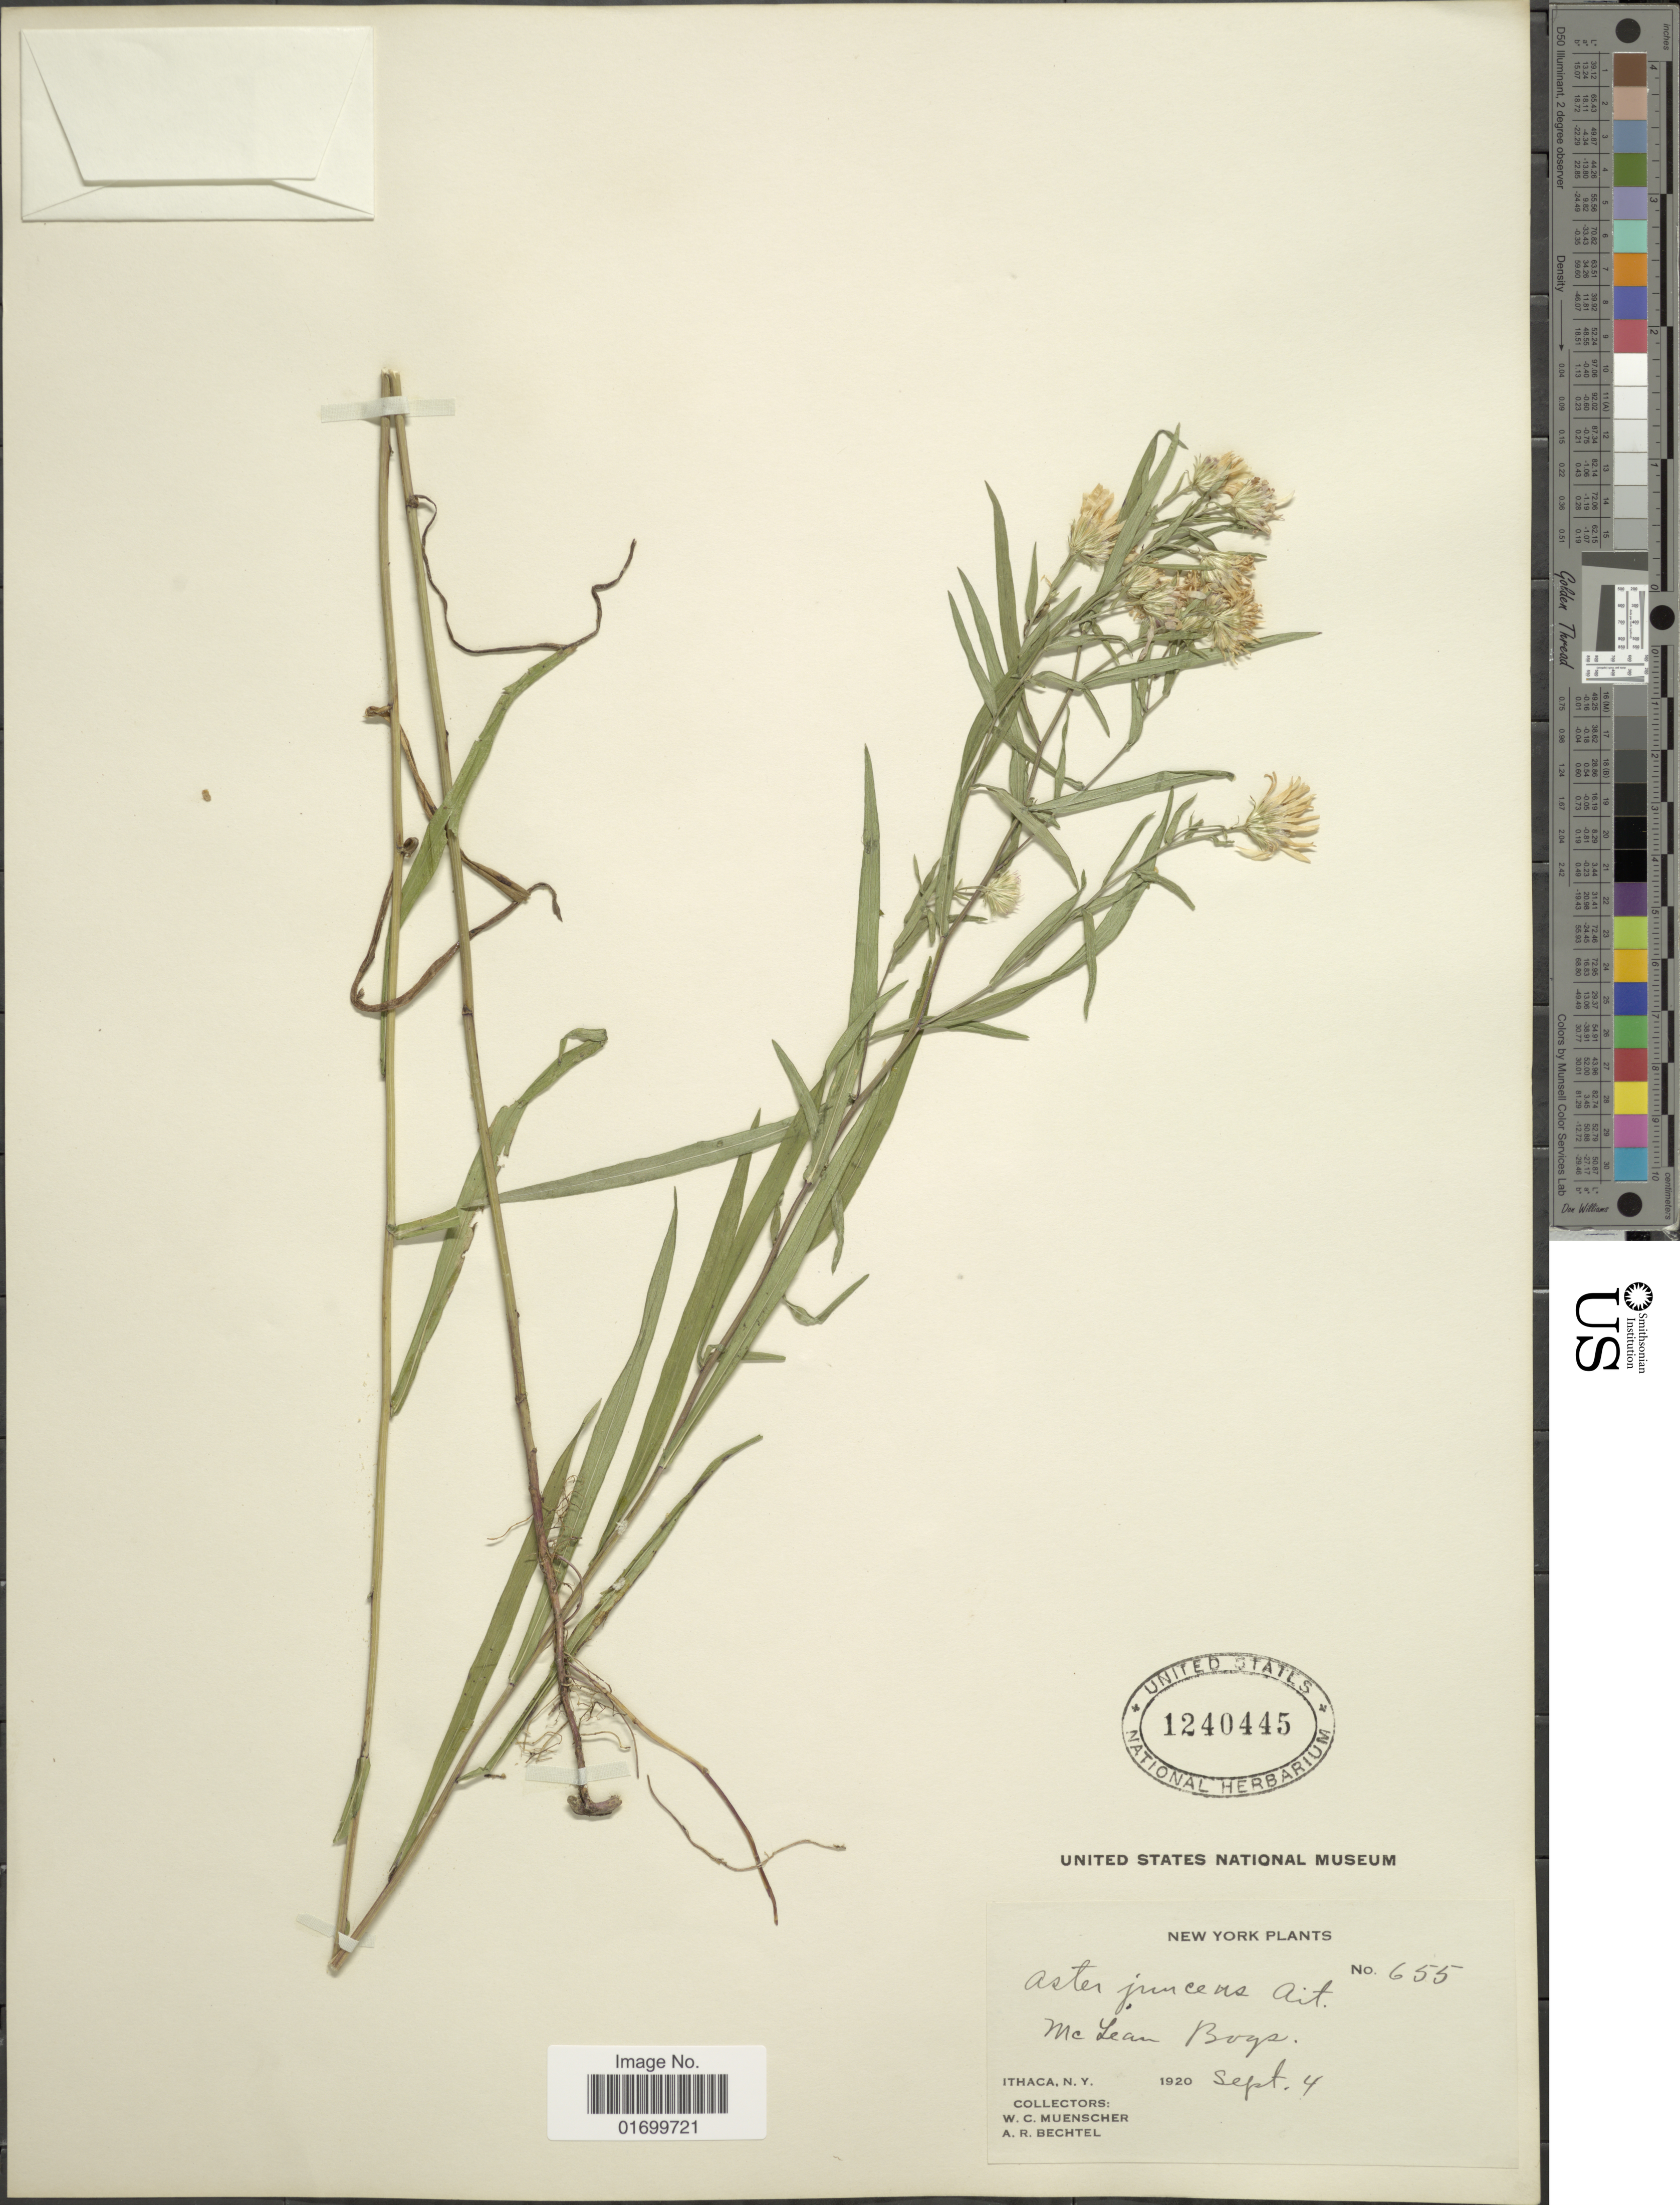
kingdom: Plantae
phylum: Tracheophyta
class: Magnoliopsida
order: Asterales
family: Asteraceae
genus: Symphyotrichum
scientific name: Symphyotrichum boreale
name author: (Torr. & A. Gray) Á. Löve & D. Löve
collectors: W. Muenscher & A. Bechtel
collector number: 655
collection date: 1920-09-04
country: United States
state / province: New York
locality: Ithaca, Mc Lean Bogs.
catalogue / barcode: US 1240445